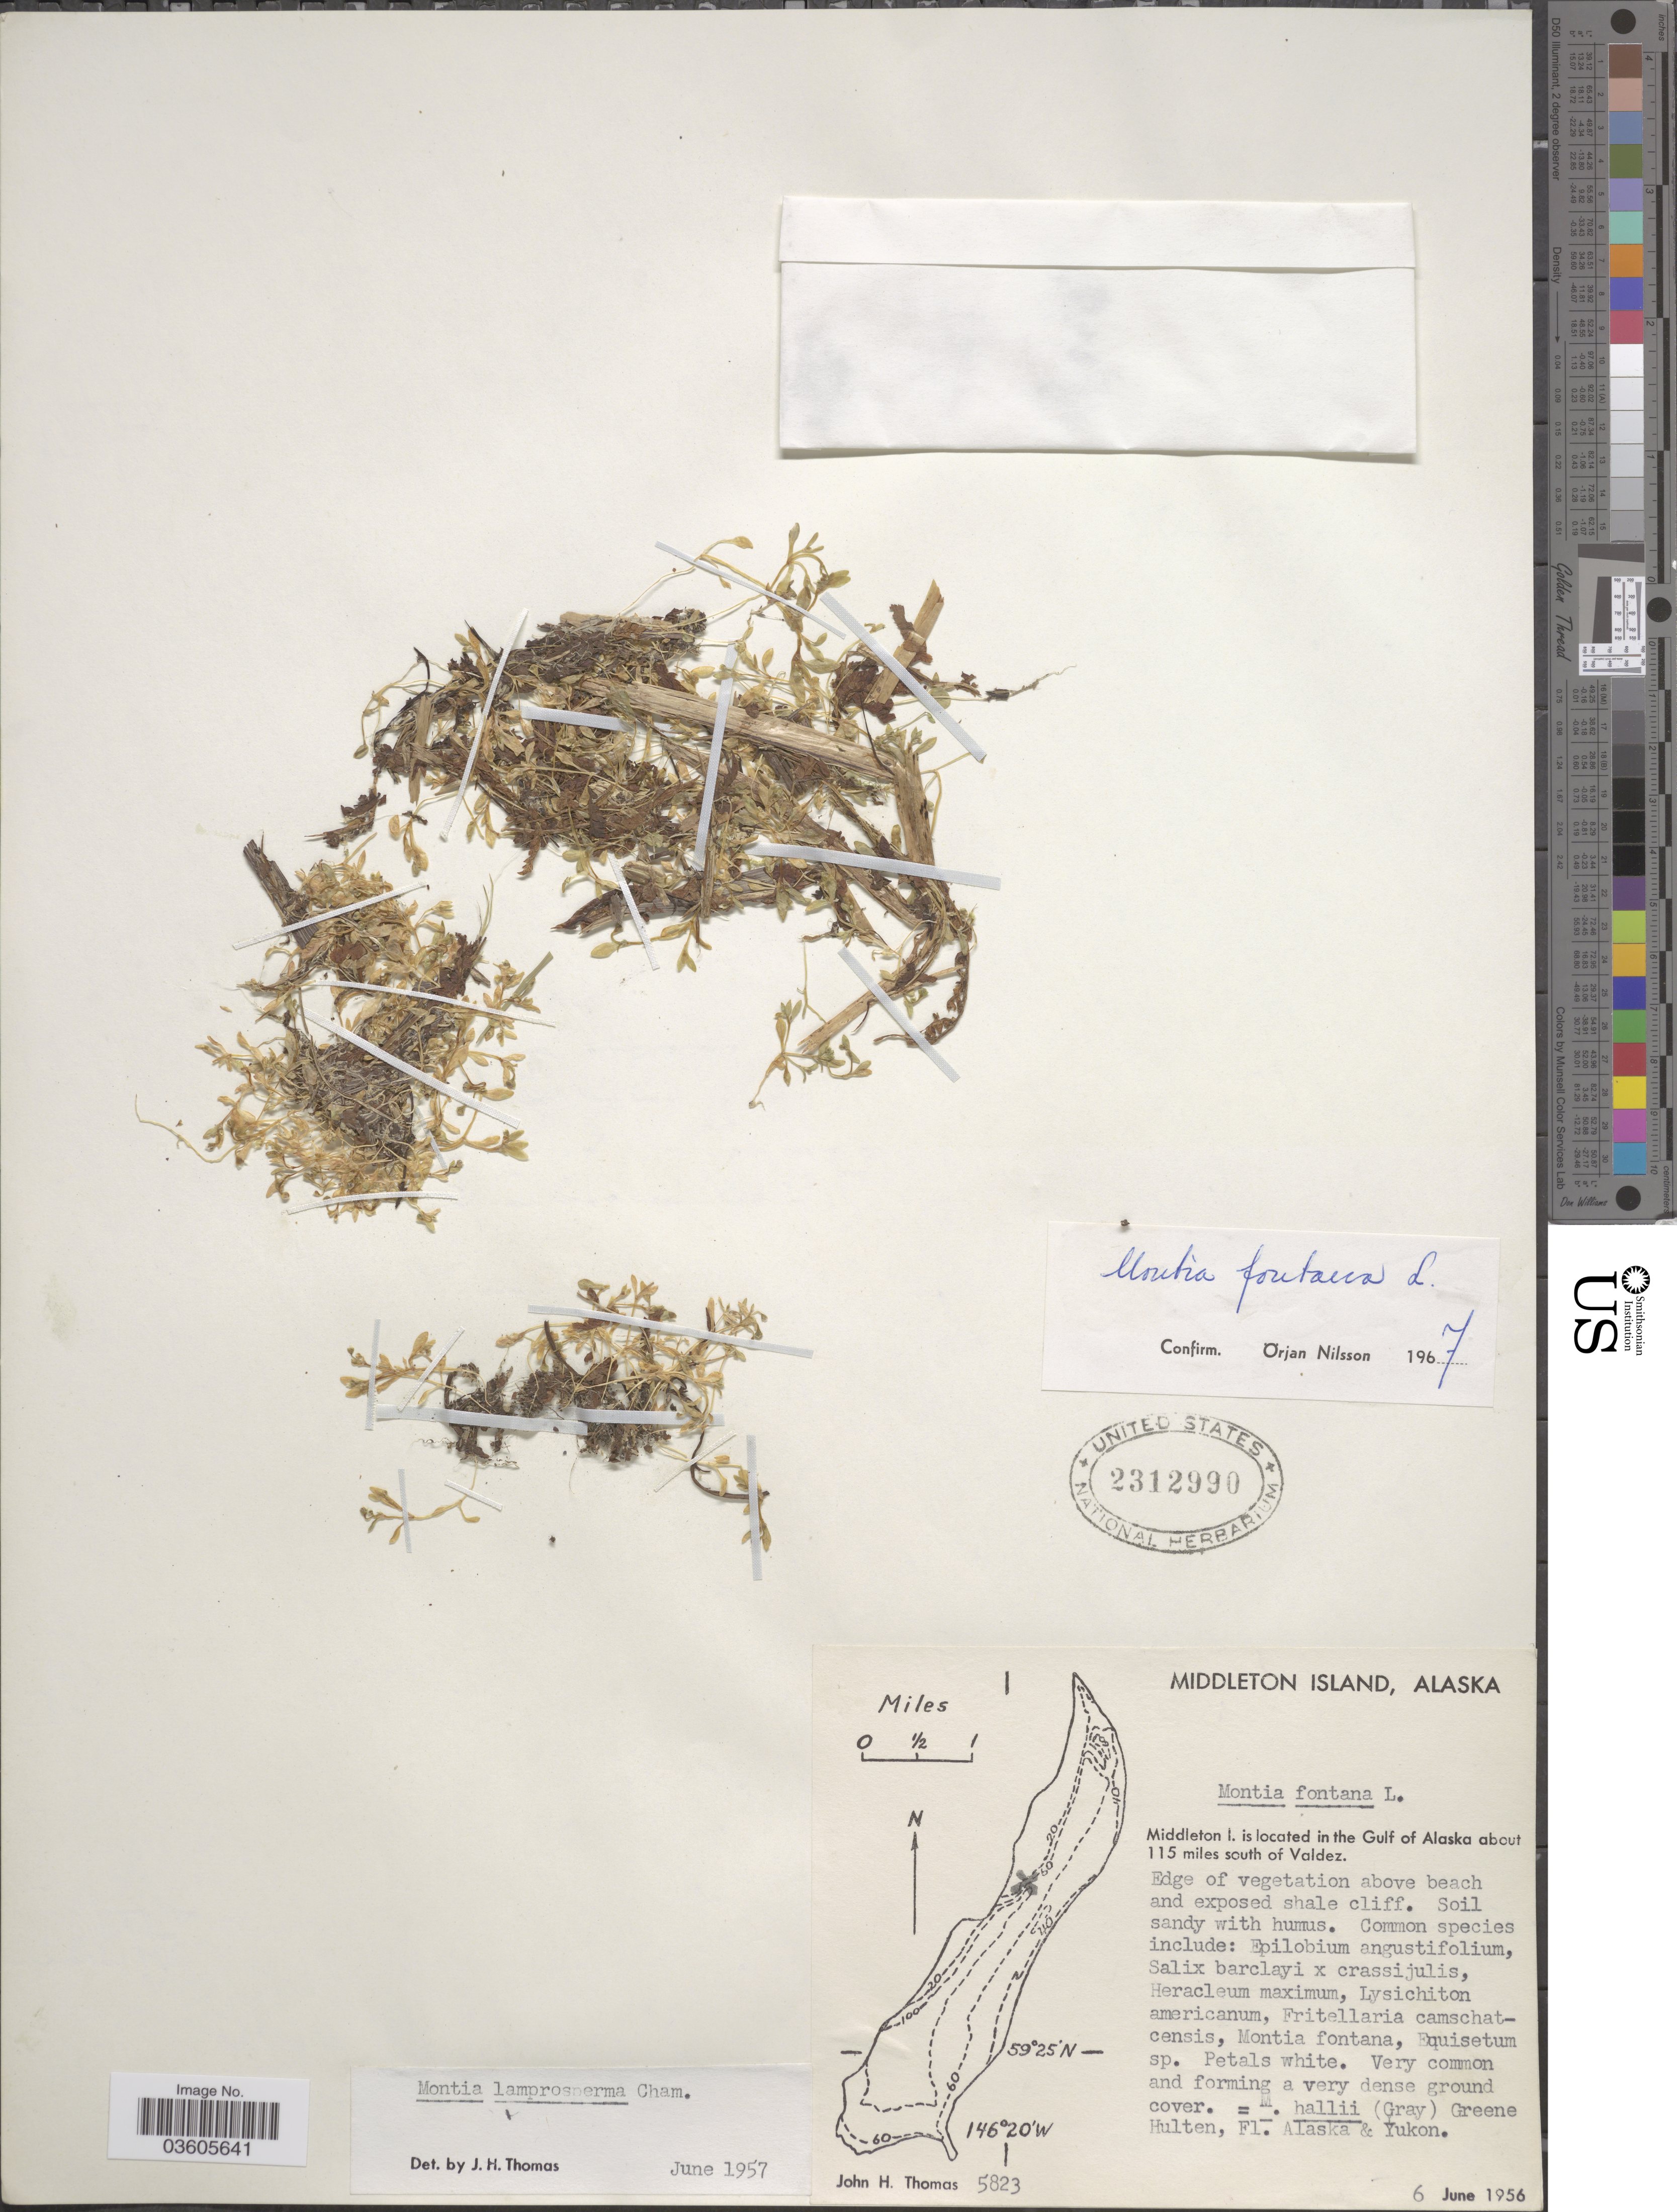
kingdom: Plantae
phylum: Tracheophyta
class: Magnoliopsida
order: Caryophyllales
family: Montiaceae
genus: Montia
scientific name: Montia fontana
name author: L.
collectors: J. H. Thomas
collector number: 5823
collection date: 1956-06-06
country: United States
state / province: Alaska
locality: Middleton Island. Middleton I. is located in the Gulf of Alaska about 115 miles south of Valdez.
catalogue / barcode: US 2312990